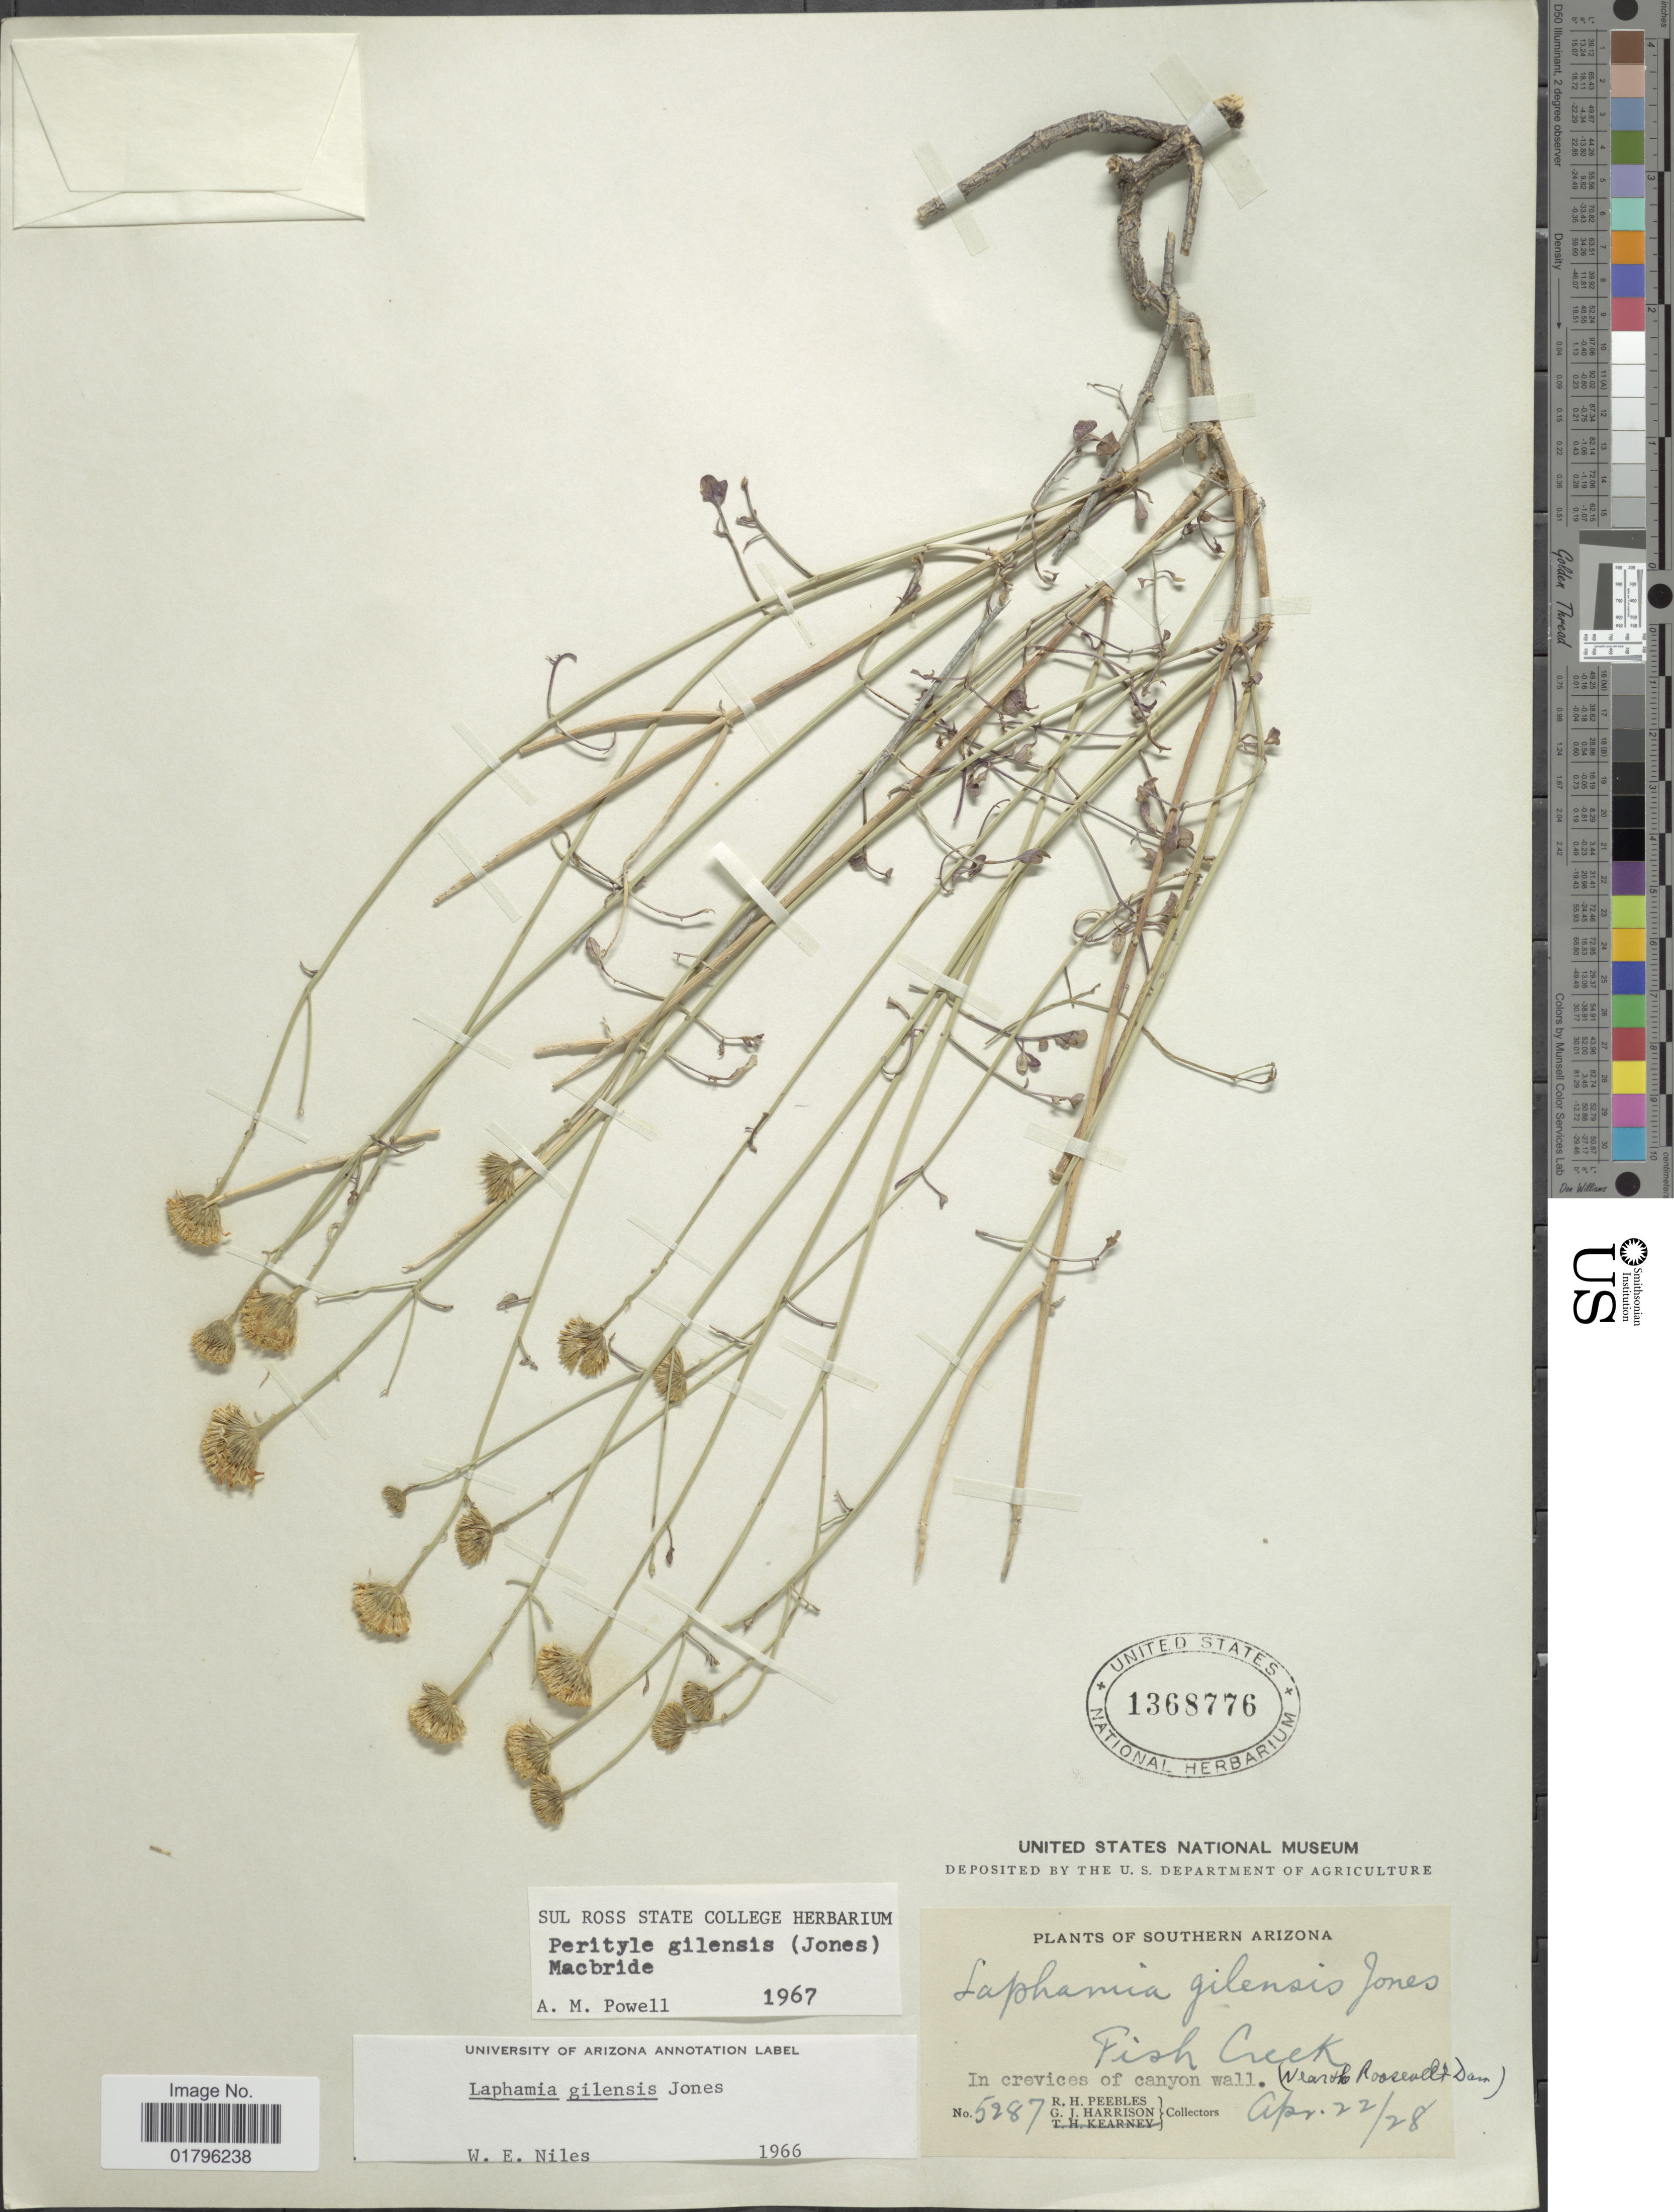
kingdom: Plantae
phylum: Tracheophyta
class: Magnoliopsida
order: Asterales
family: Asteraceae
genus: Perityle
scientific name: Perityle gilensis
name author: (M.E. Jones) J.F. Macbr.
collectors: R. H. Peebles & G. J. Harrison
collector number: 5287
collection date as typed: Transcribed d/m/y: 22/4/28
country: United States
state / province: Arizona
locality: Southern Arizona. Fish Creek (Near the Roosevalt Dam)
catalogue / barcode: US 1368776